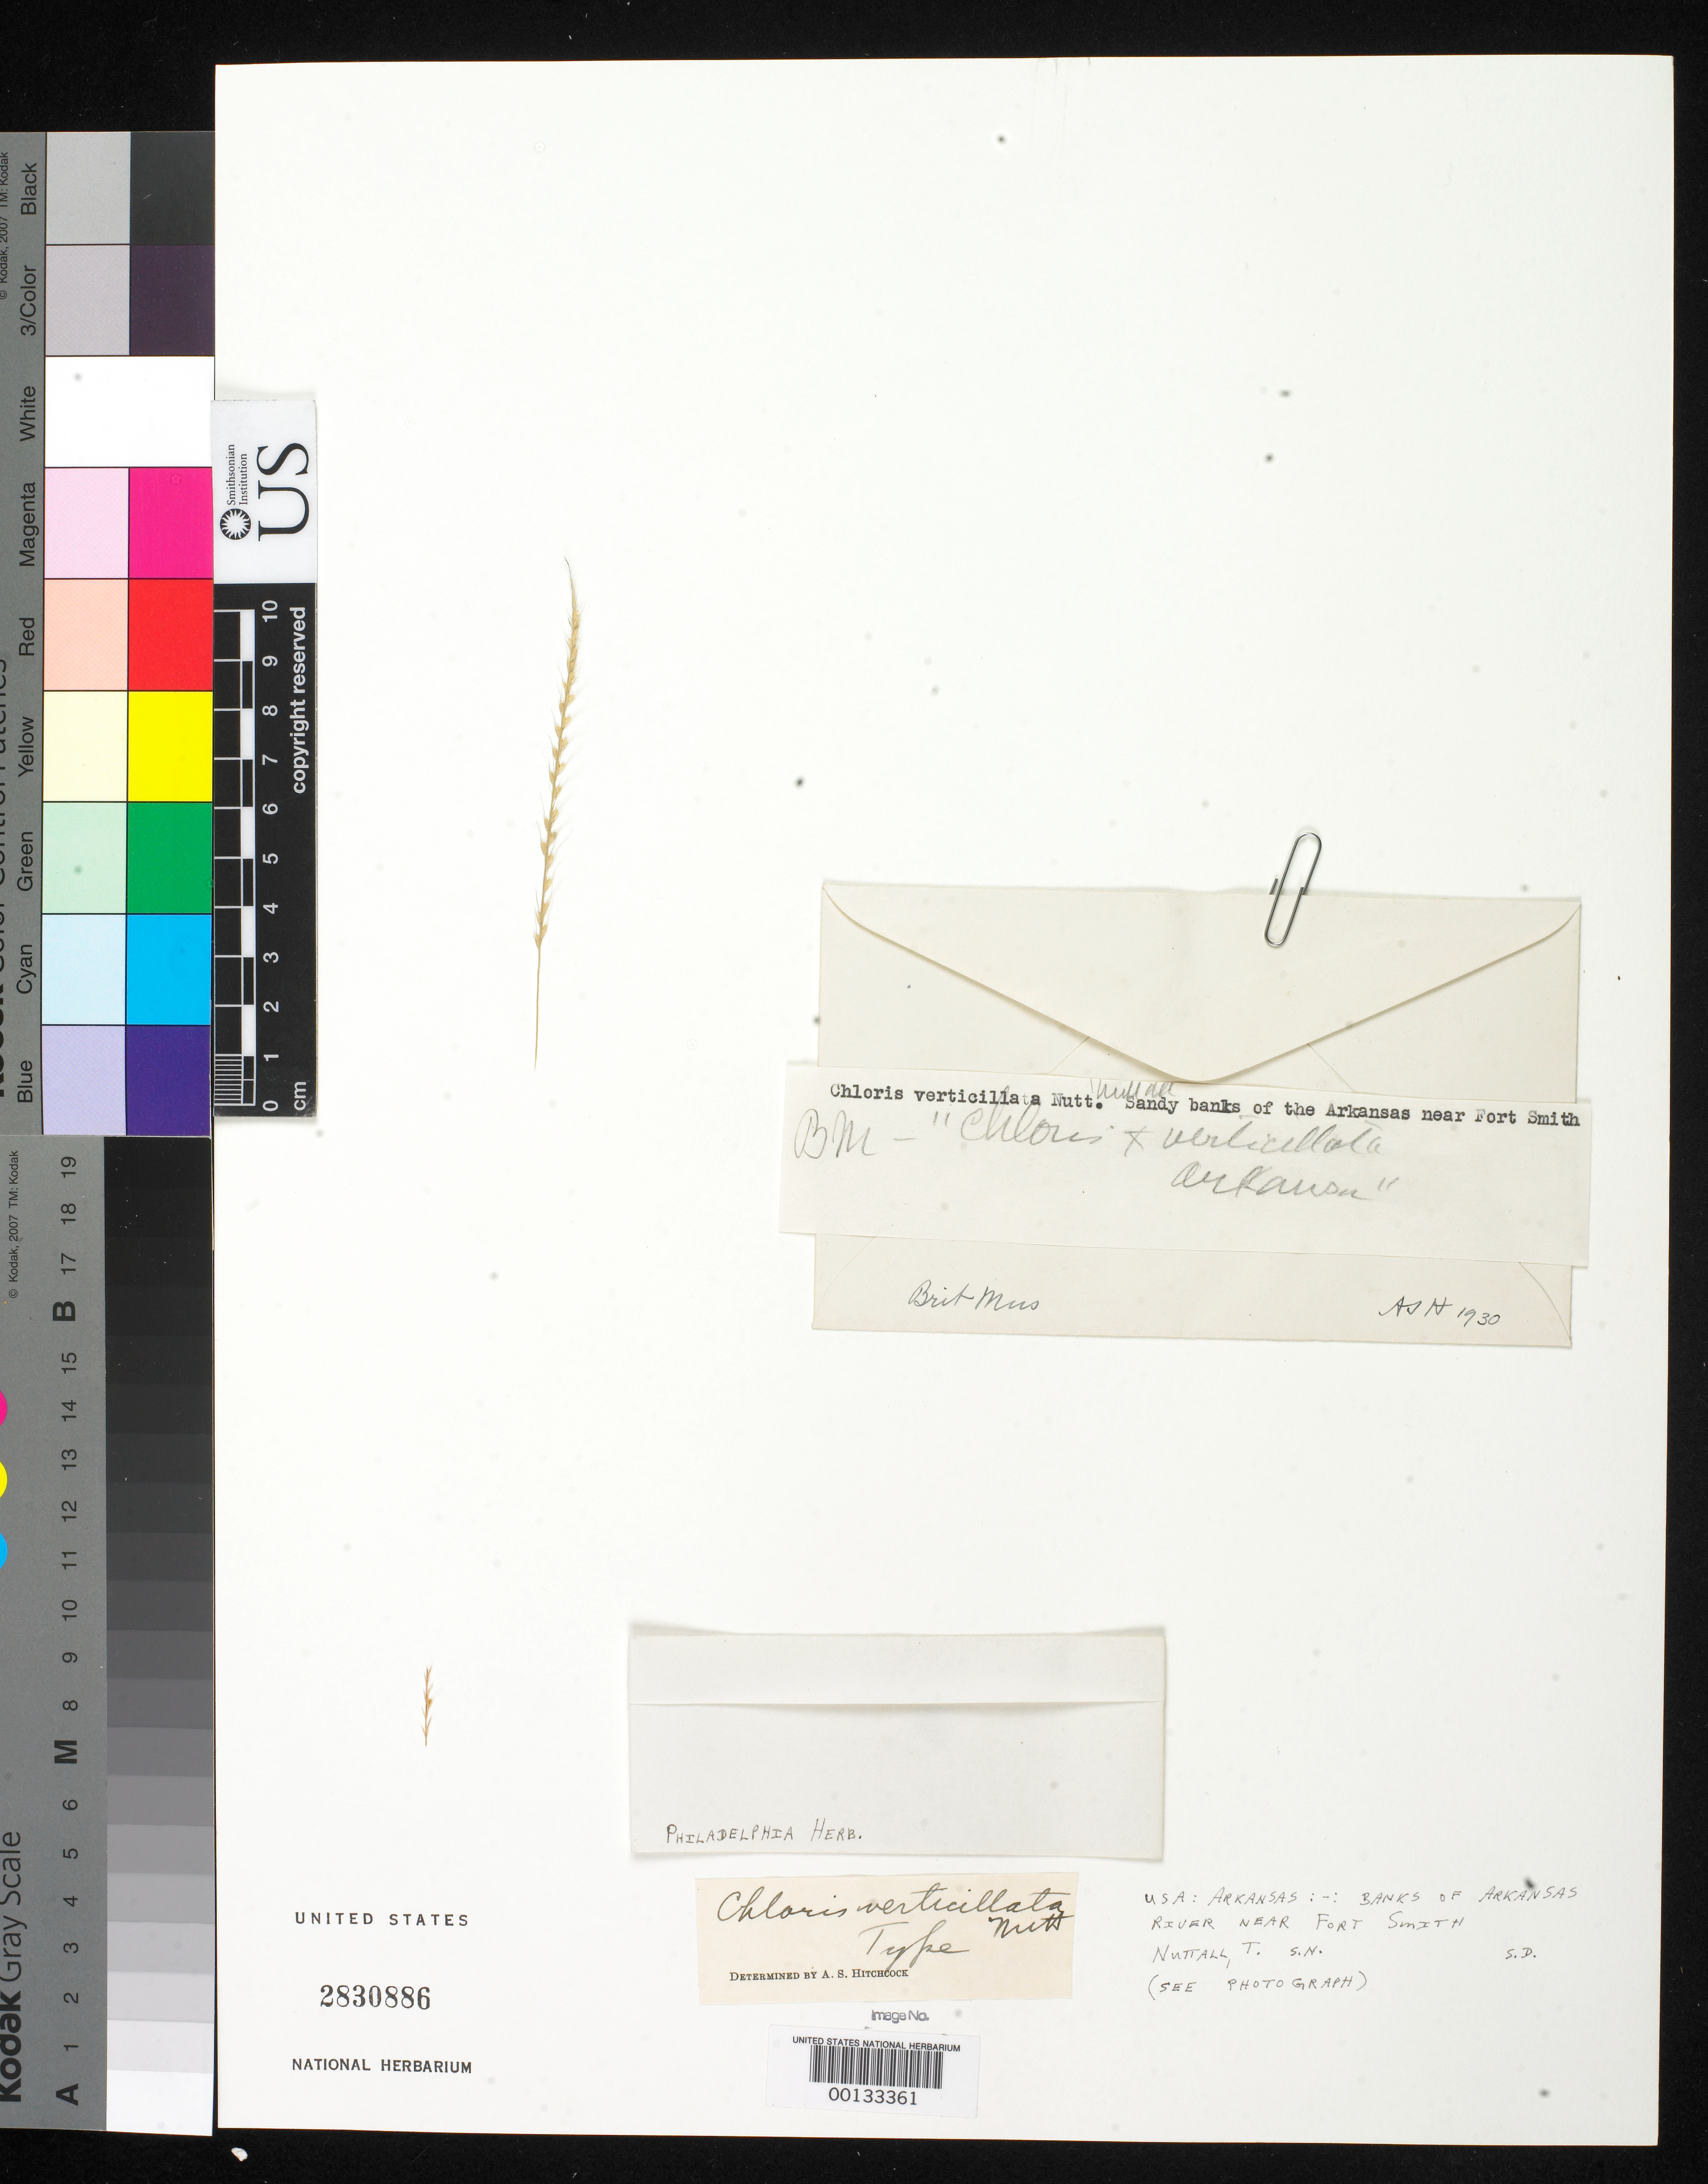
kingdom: Plantae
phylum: Tracheophyta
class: Liliopsida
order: Poales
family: Poaceae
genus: Chloris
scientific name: Chloris verticillata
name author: Nutt.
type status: Type Fragment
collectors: T. Nuttall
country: United States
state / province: Arkansas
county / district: Crawford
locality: Banks of Arkansas River near Fort Smith.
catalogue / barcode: US 2830886